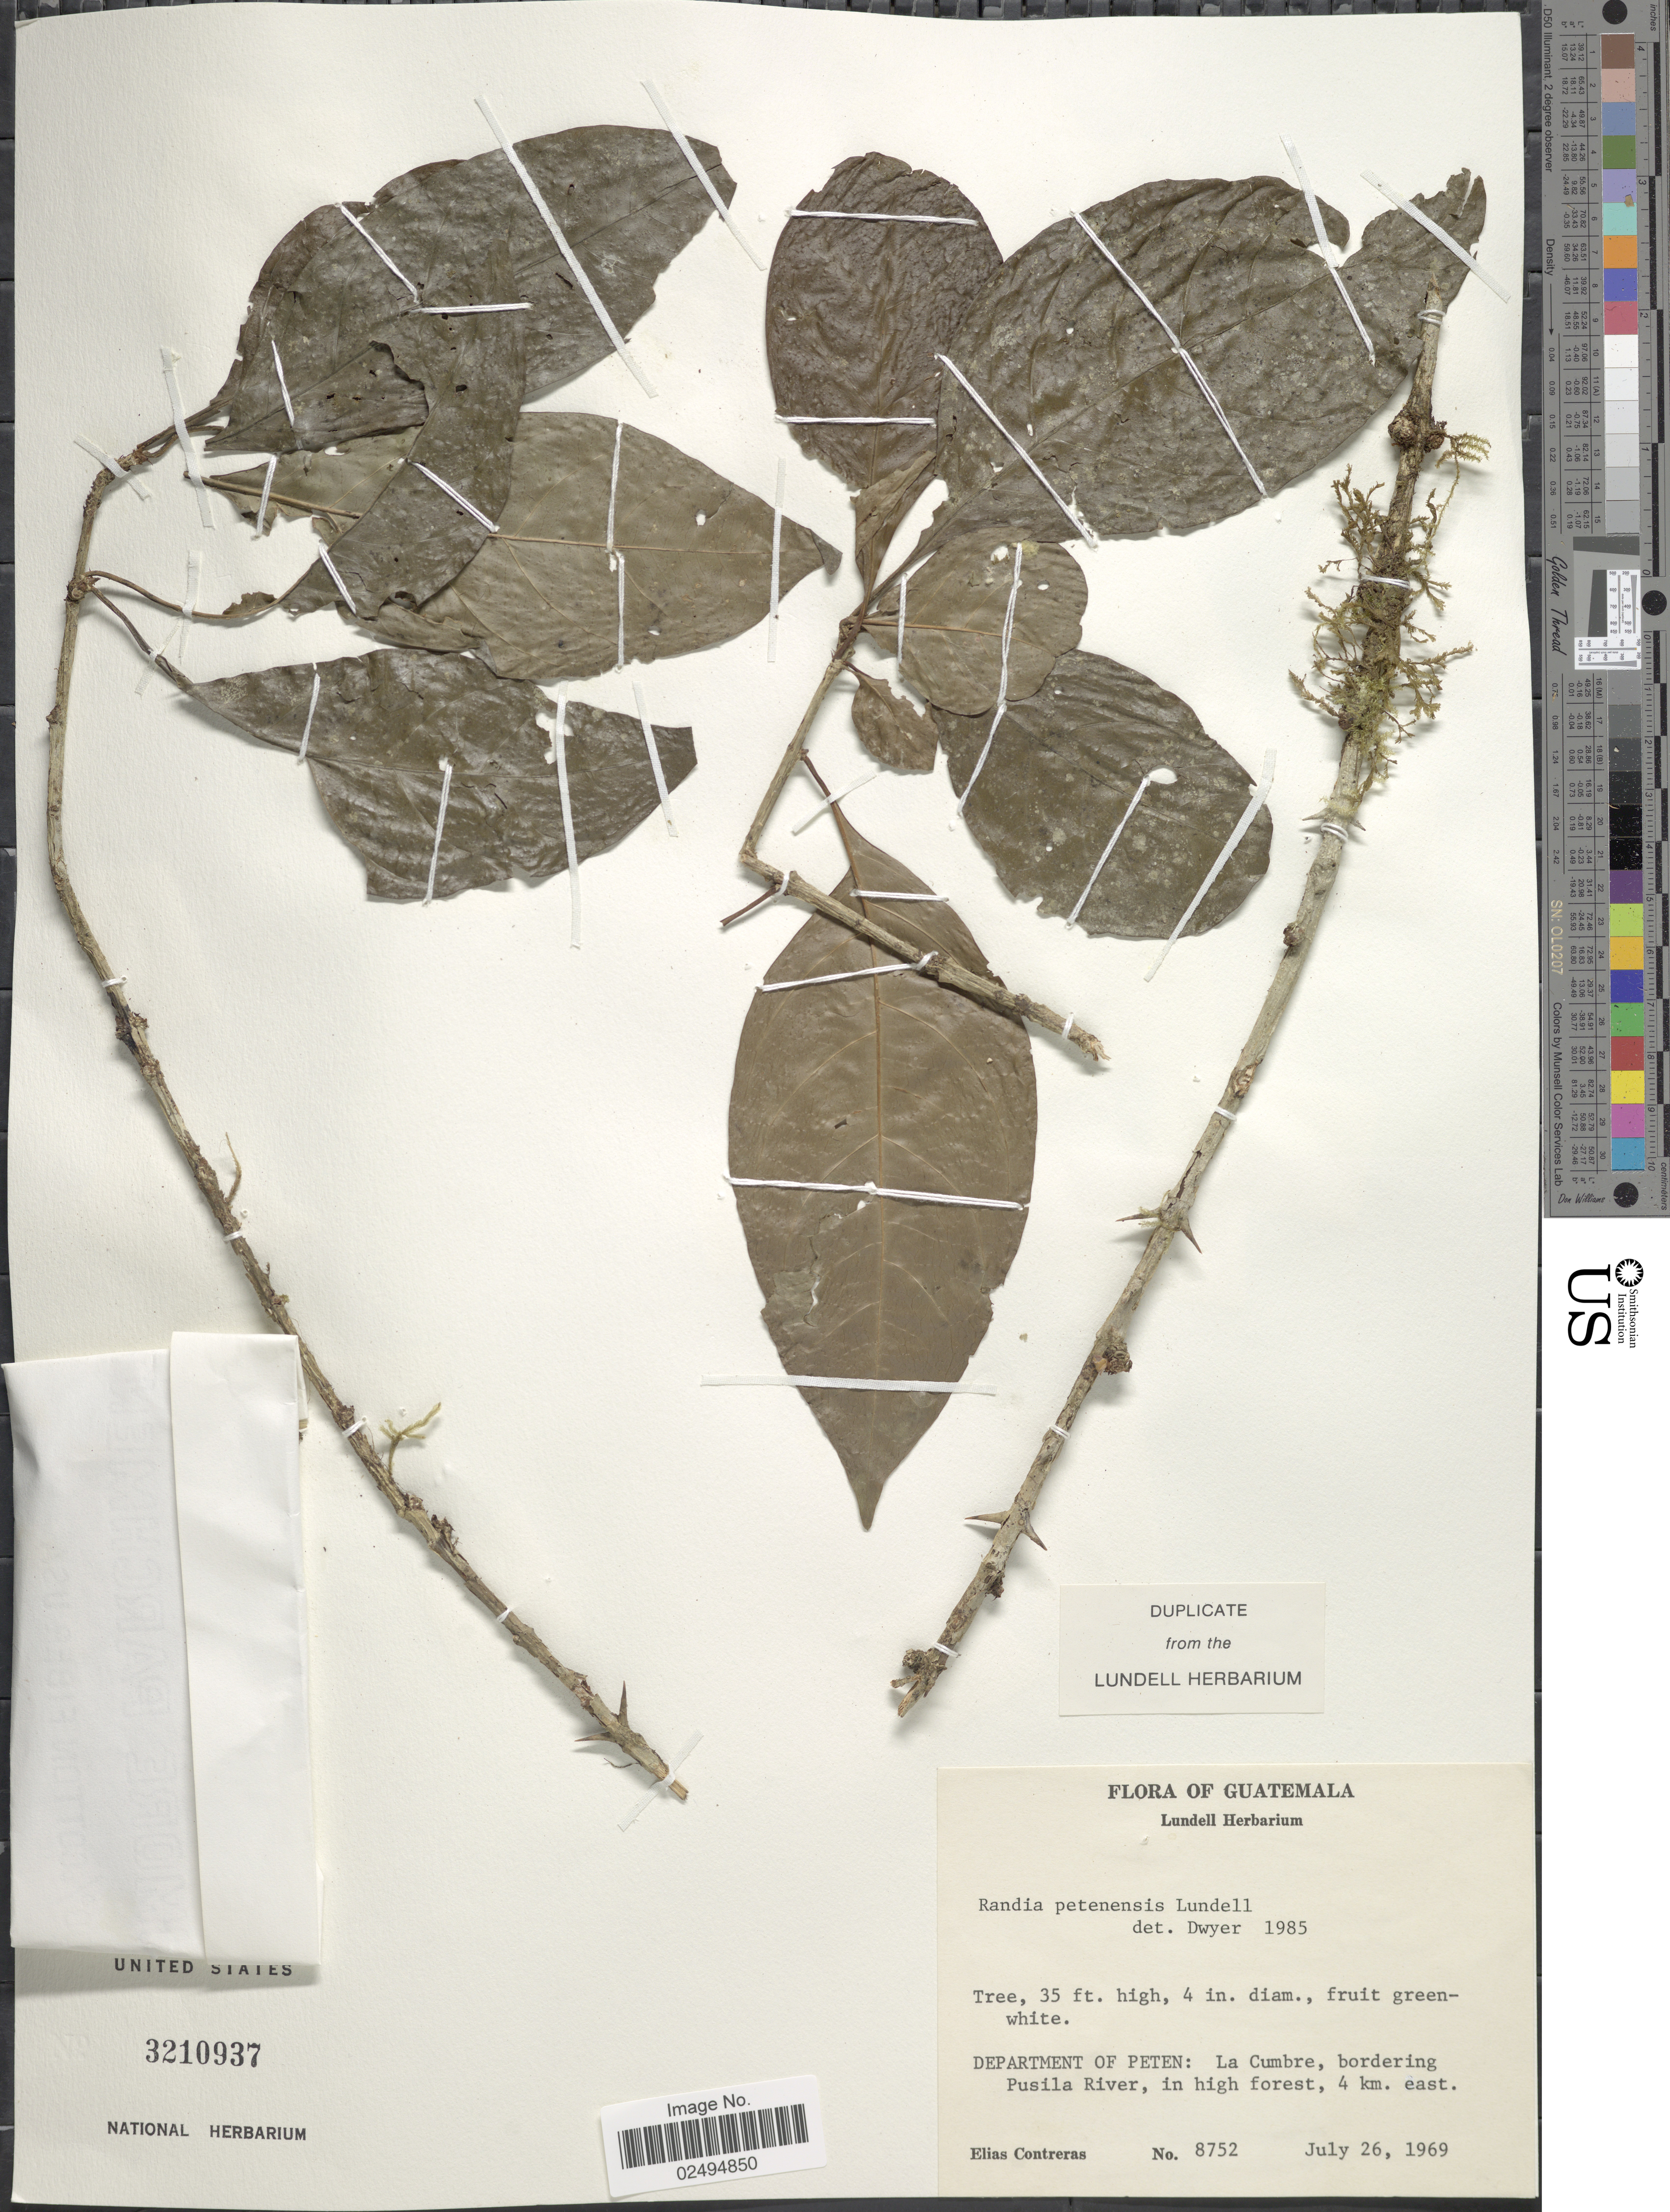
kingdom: Plantae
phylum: Tracheophyta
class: Magnoliopsida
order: Gentianales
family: Rubiaceae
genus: Randia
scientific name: Randia petenensis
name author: Lundell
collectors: E. Contreras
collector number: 8752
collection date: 1969-07-26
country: Guatemala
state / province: El Petén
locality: Department of Peten: La Cumbre, bordering Pusila River, in high forest, 4 km. east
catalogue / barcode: US 3210937